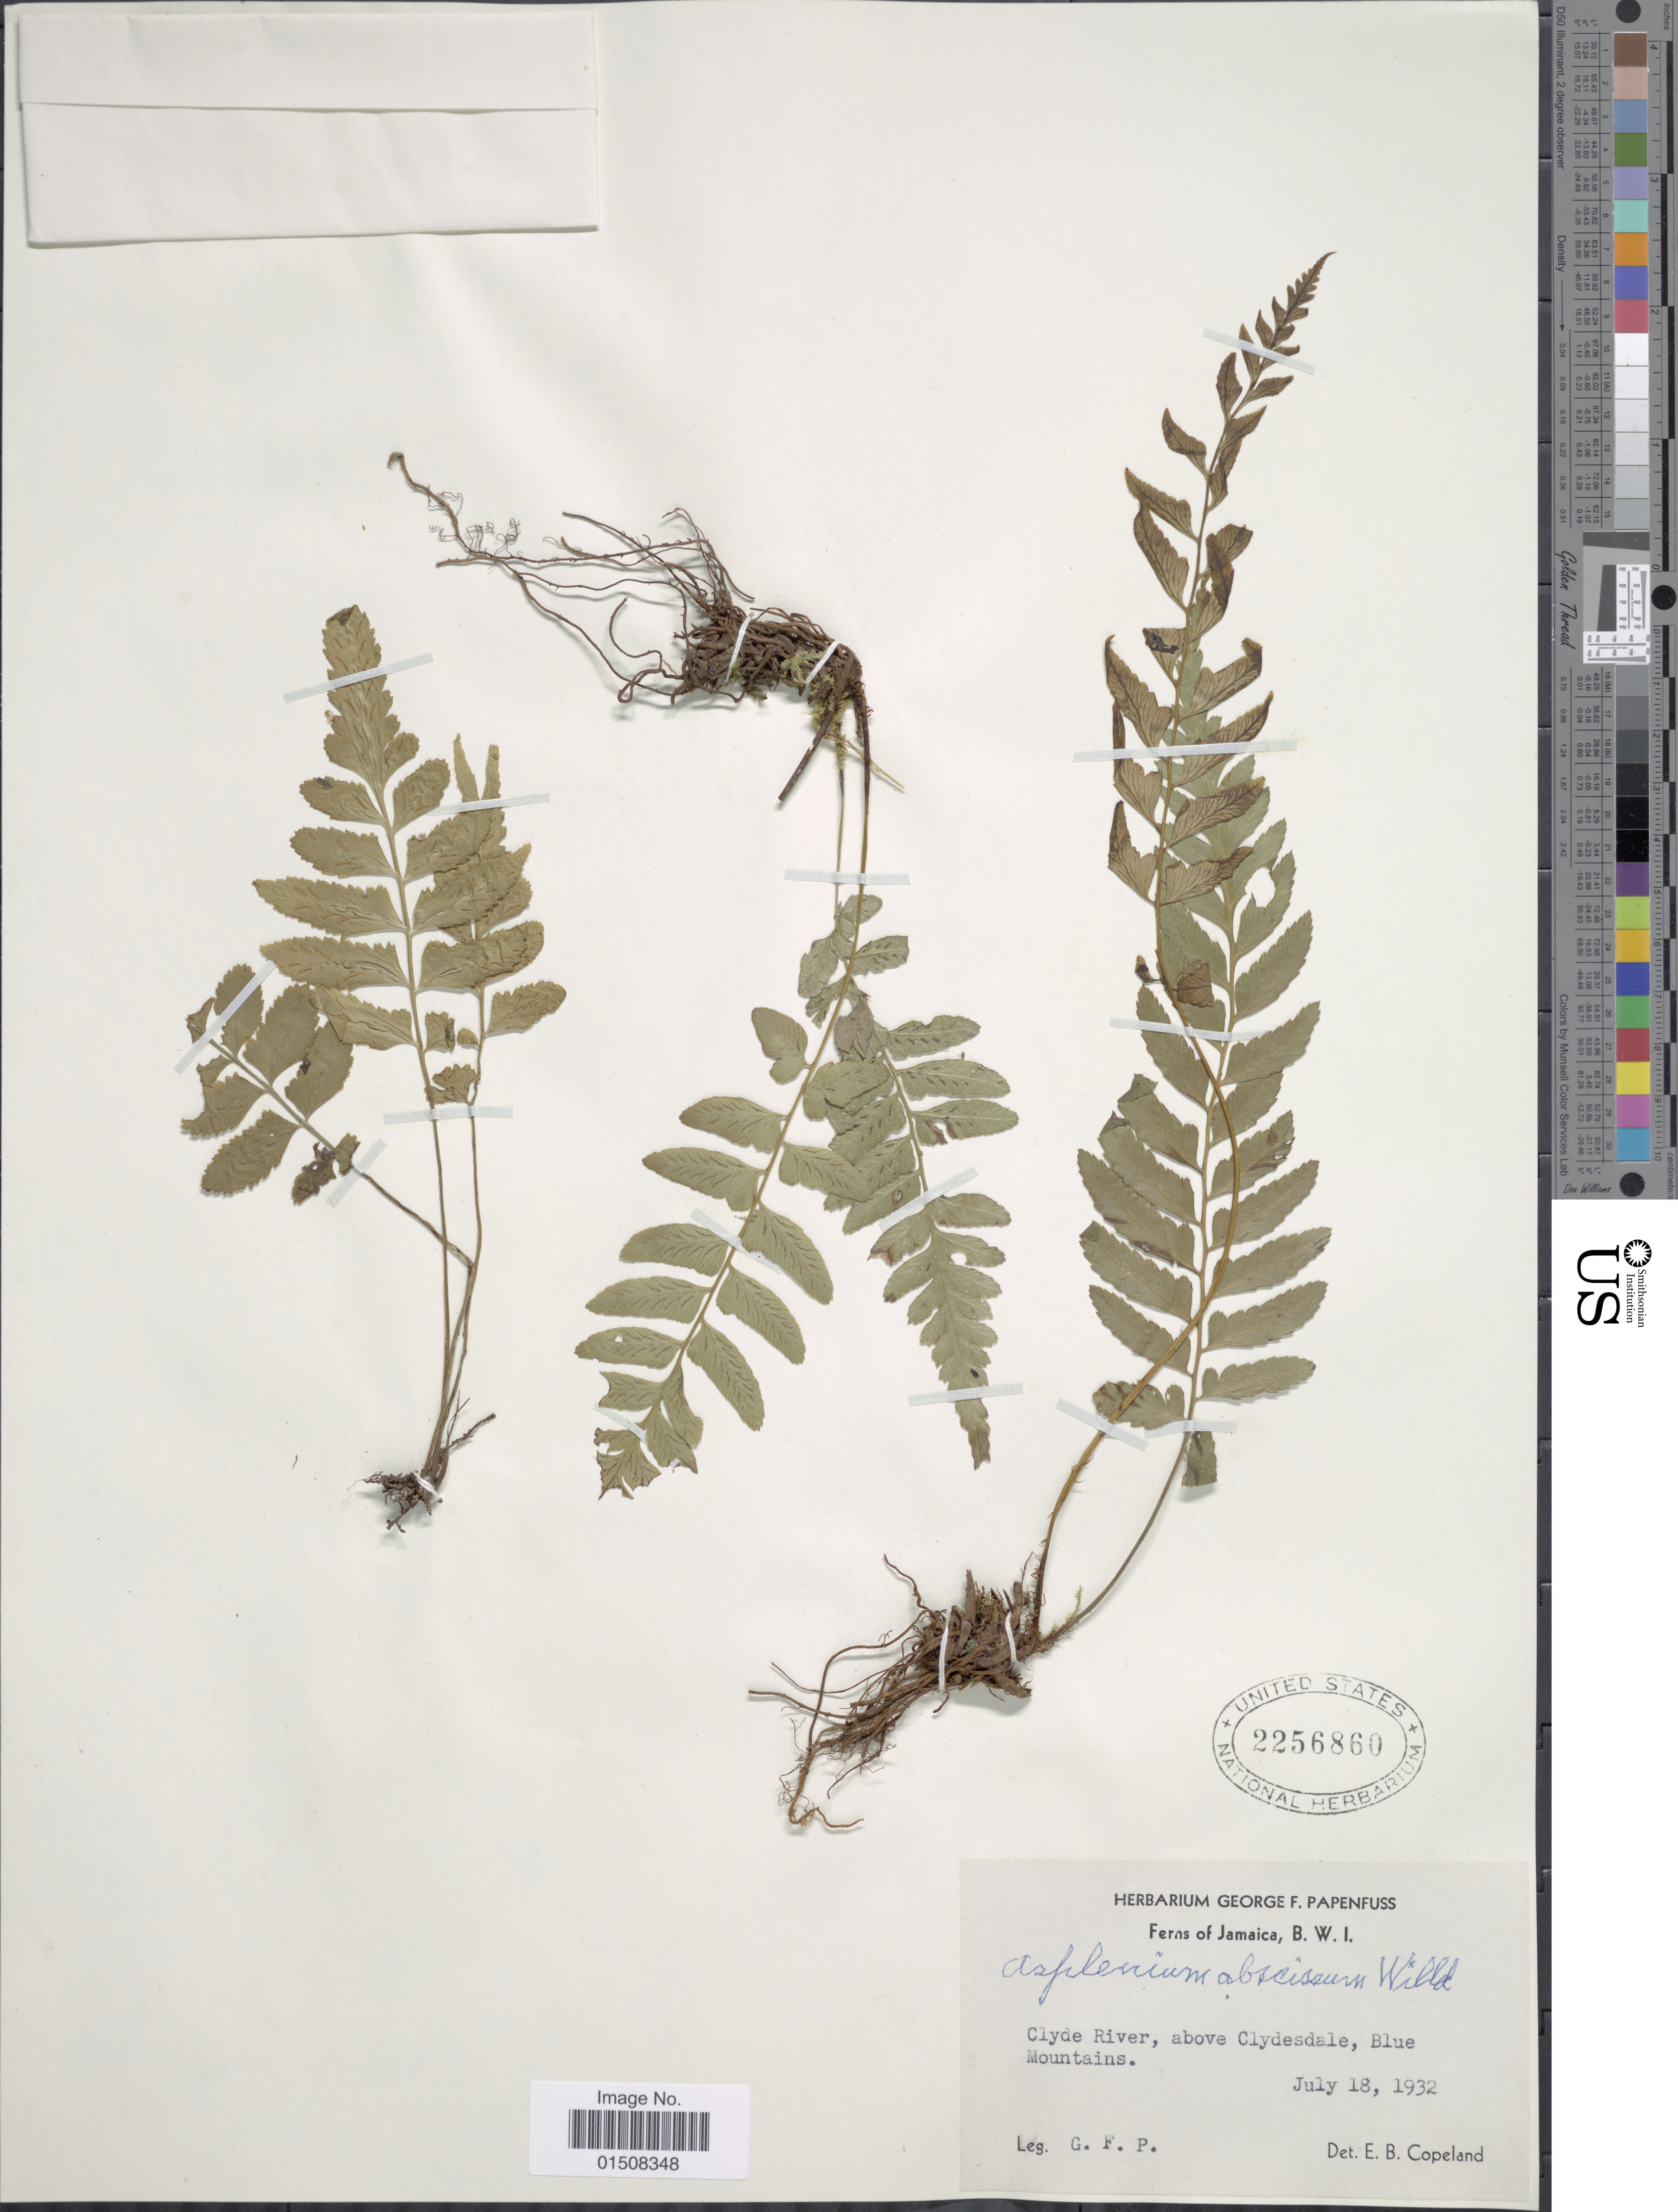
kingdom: Plantae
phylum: Tracheophyta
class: Polypodiopsida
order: Polypodiales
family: Aspleniaceae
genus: Asplenium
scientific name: Asplenium abscissum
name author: Willd.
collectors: G. Papenfuss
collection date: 1932-07-18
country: Jamaica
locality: Clyde River, above Clydesdale, Blue Mountain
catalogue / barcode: US 2256860